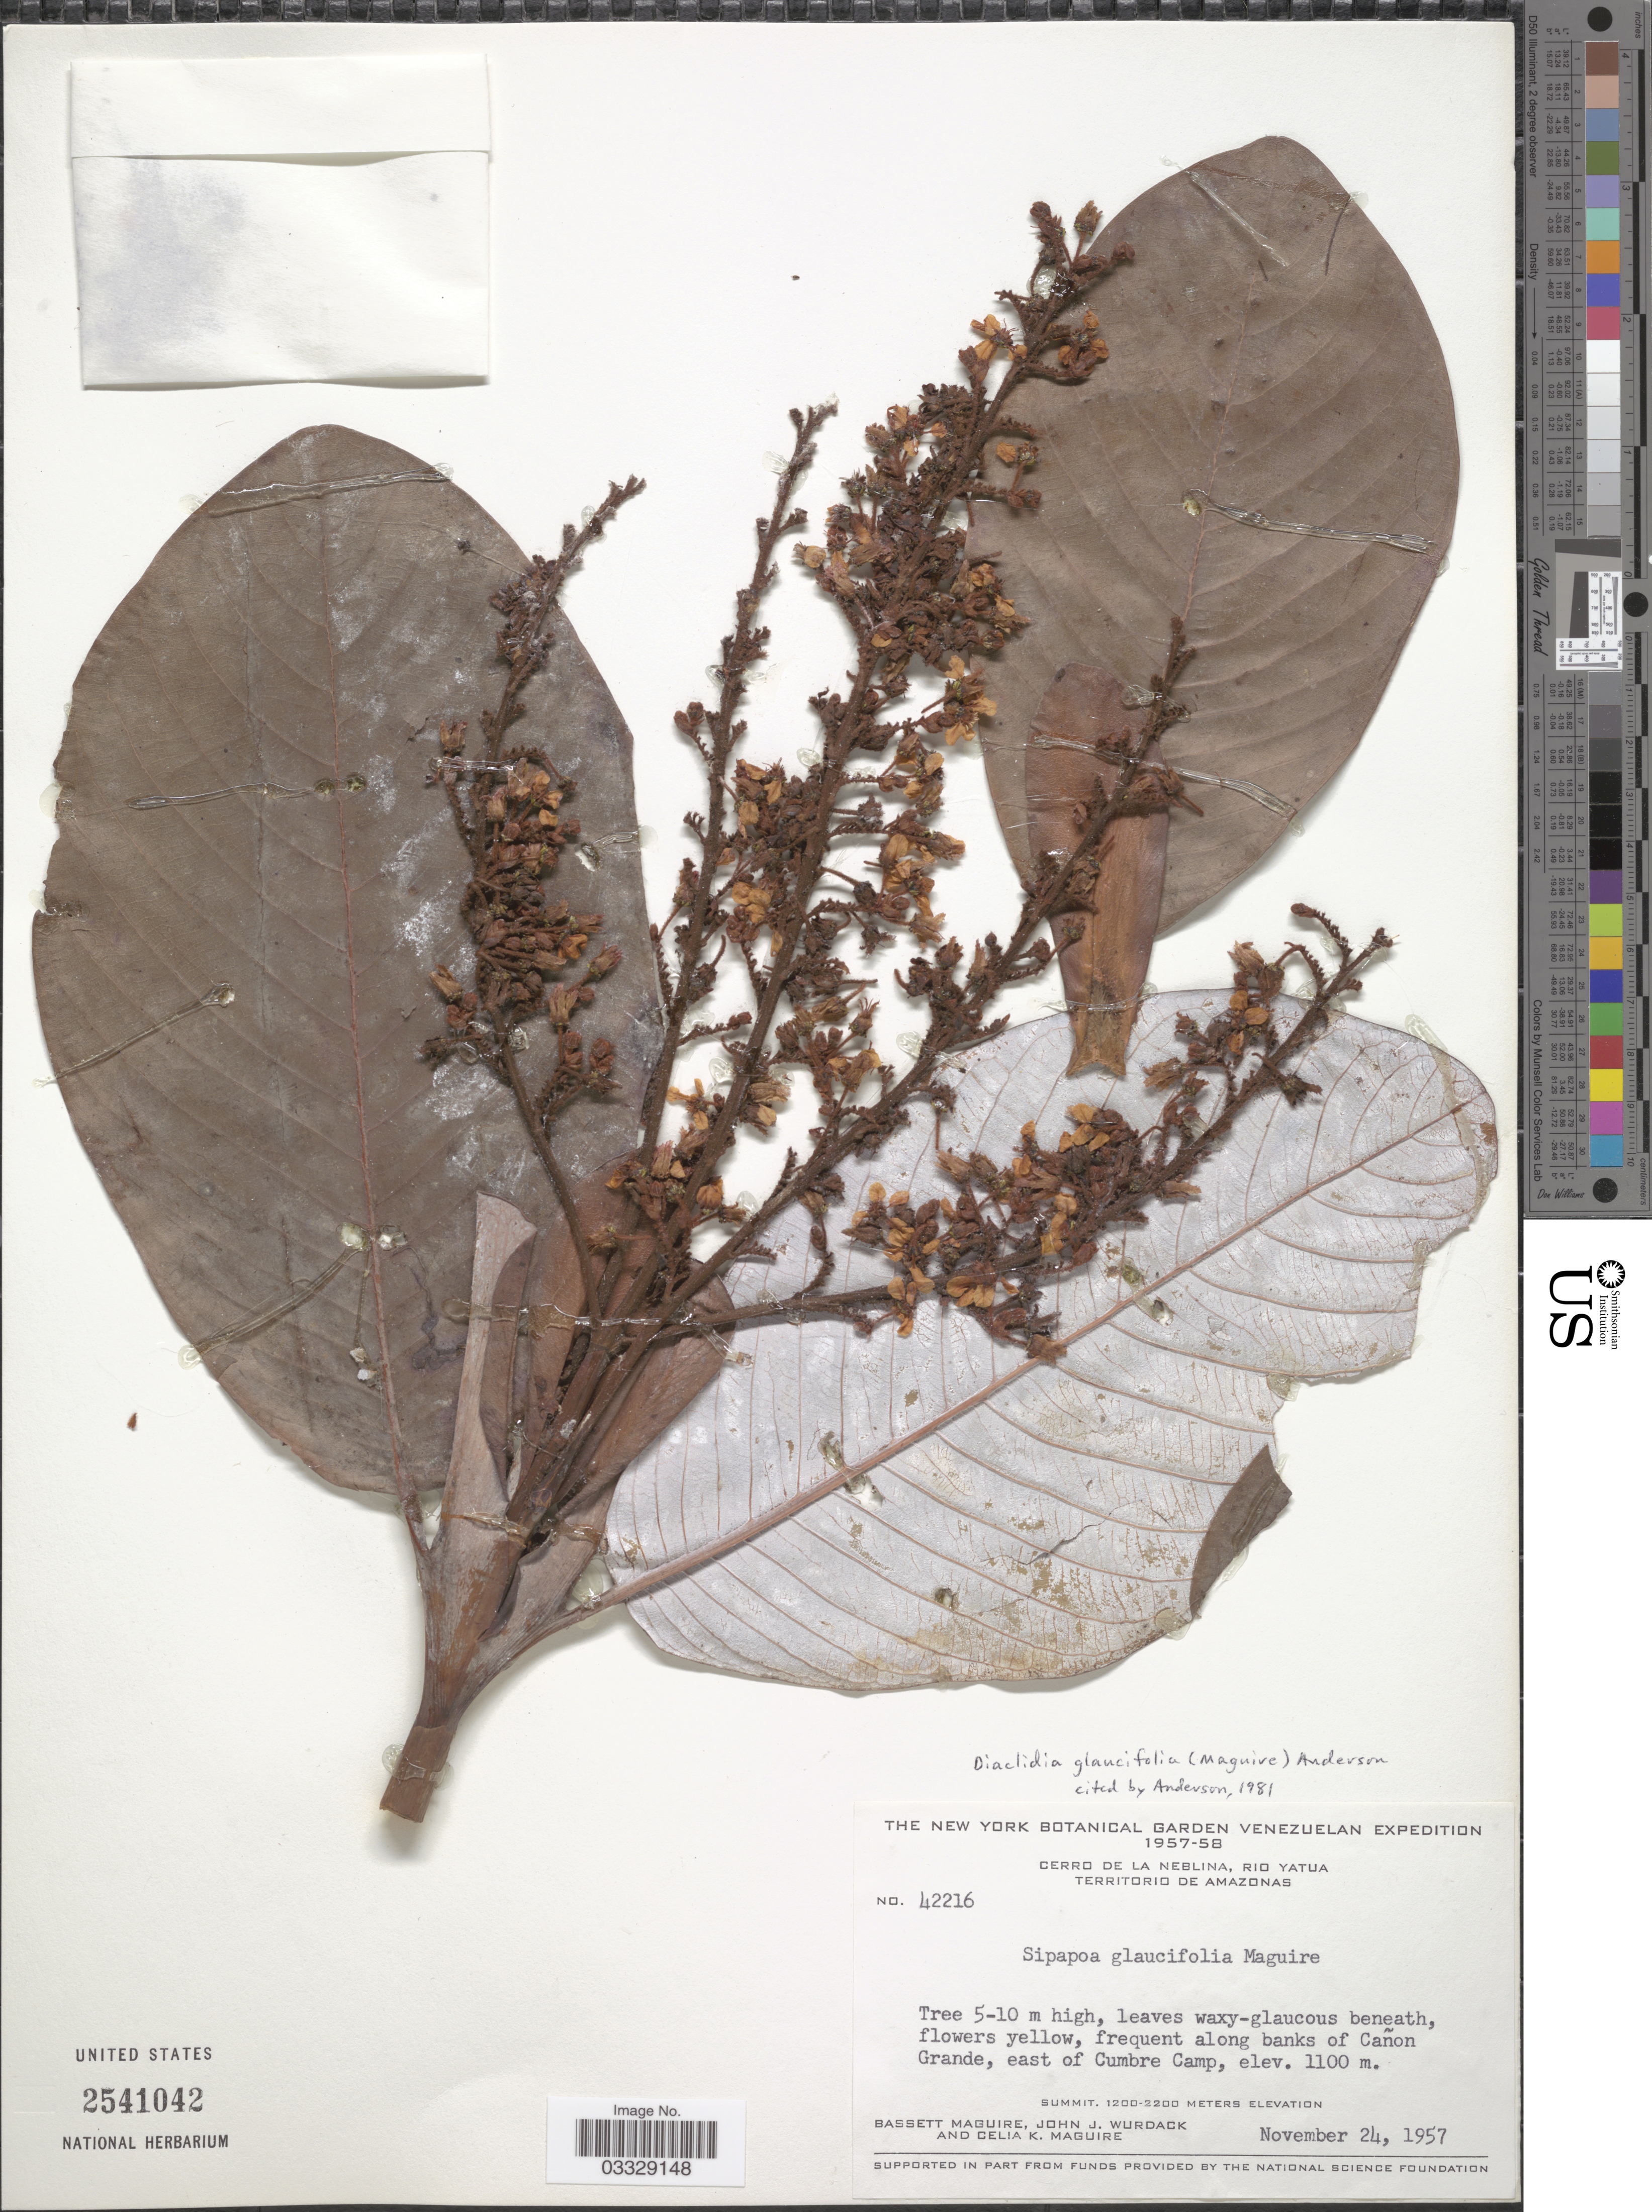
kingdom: Plantae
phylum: Tracheophyta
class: Magnoliopsida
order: Malpighiales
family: Malpighiaceae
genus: Diacidia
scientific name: Diacidia glaucifolia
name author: (Maguire) W.R. Anderson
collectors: B. Maguire, J. J. Wurdack & C. K. Maguire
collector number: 42216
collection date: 1957-11-24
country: Venezuela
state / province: Amazonas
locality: Cerro de la Neblina, Rio Yatua. Territorio de Amazonas. Frequent along banks of Cañon Grande, east of Cumbre Camp.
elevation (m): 1100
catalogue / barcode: US 2541042